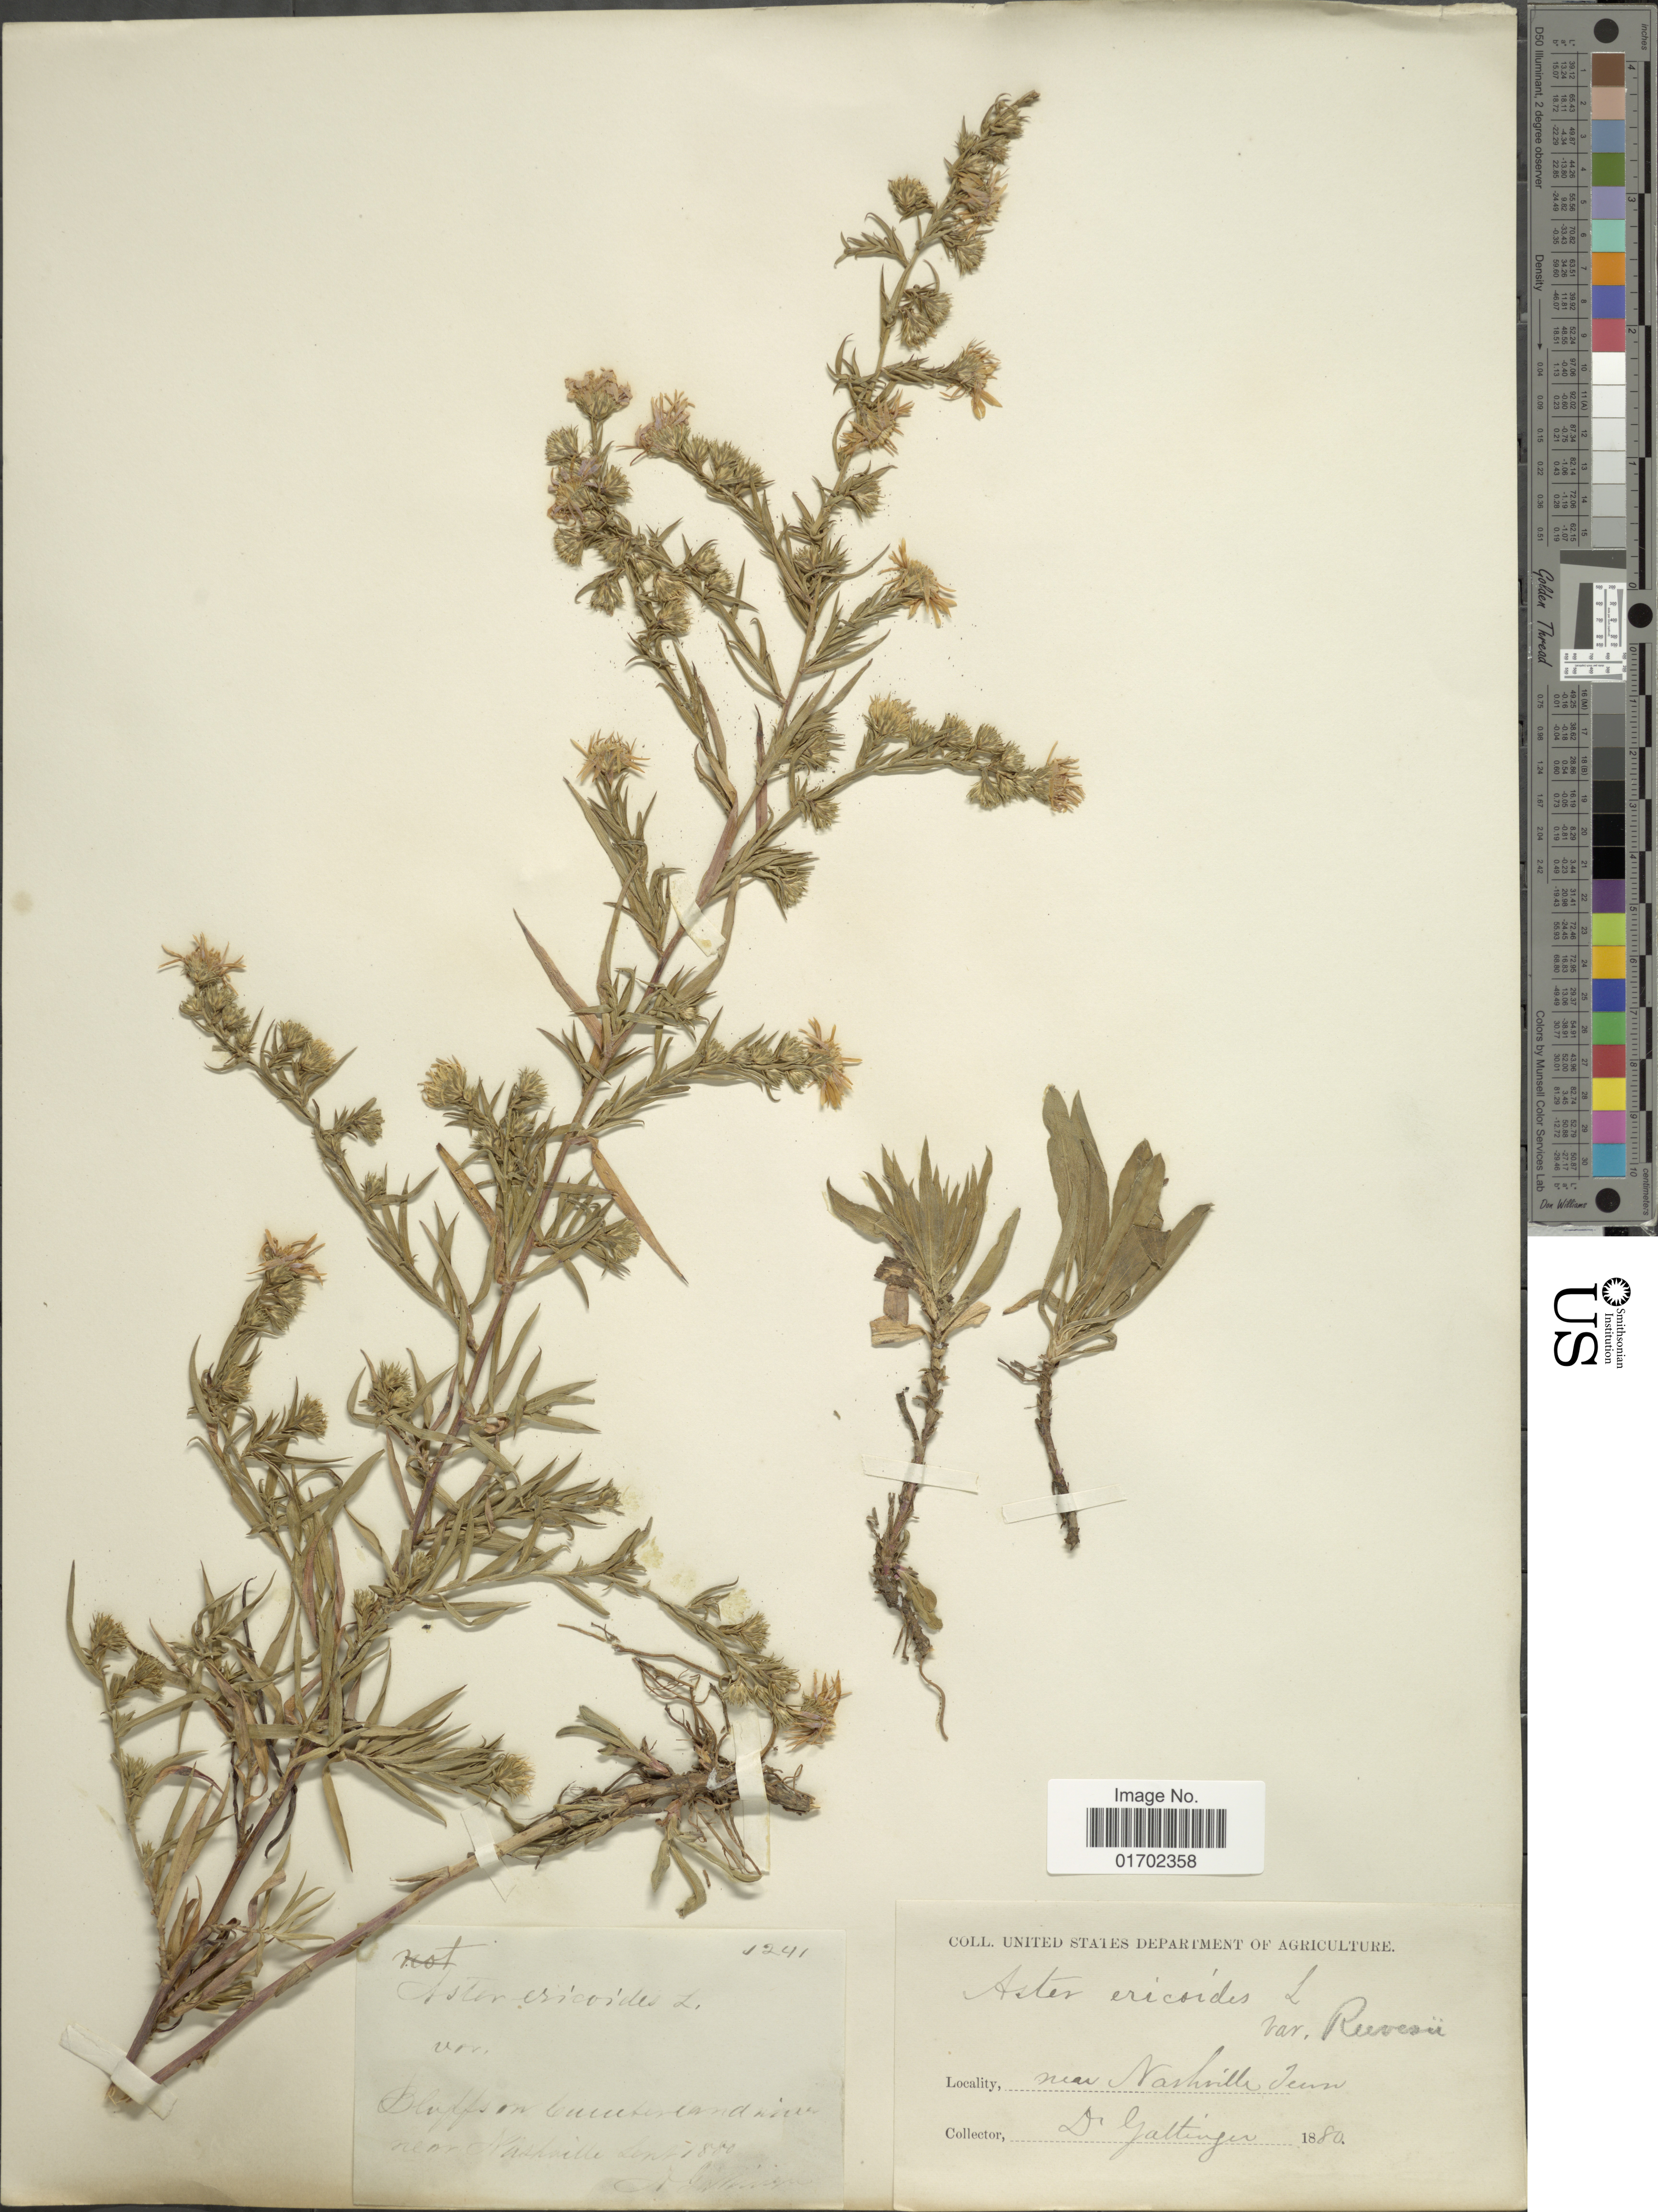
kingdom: Plantae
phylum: Tracheophyta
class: Magnoliopsida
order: Asterales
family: Asteraceae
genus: Symphyotrichum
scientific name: Symphyotrichum ericoides var. ericoides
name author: (L.) G.L. Nesom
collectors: Gattinger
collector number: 1241*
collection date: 1880-09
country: United States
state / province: Tennessee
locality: Near Nashville Tenn. Bluffs on Cumberland river near Nashville.